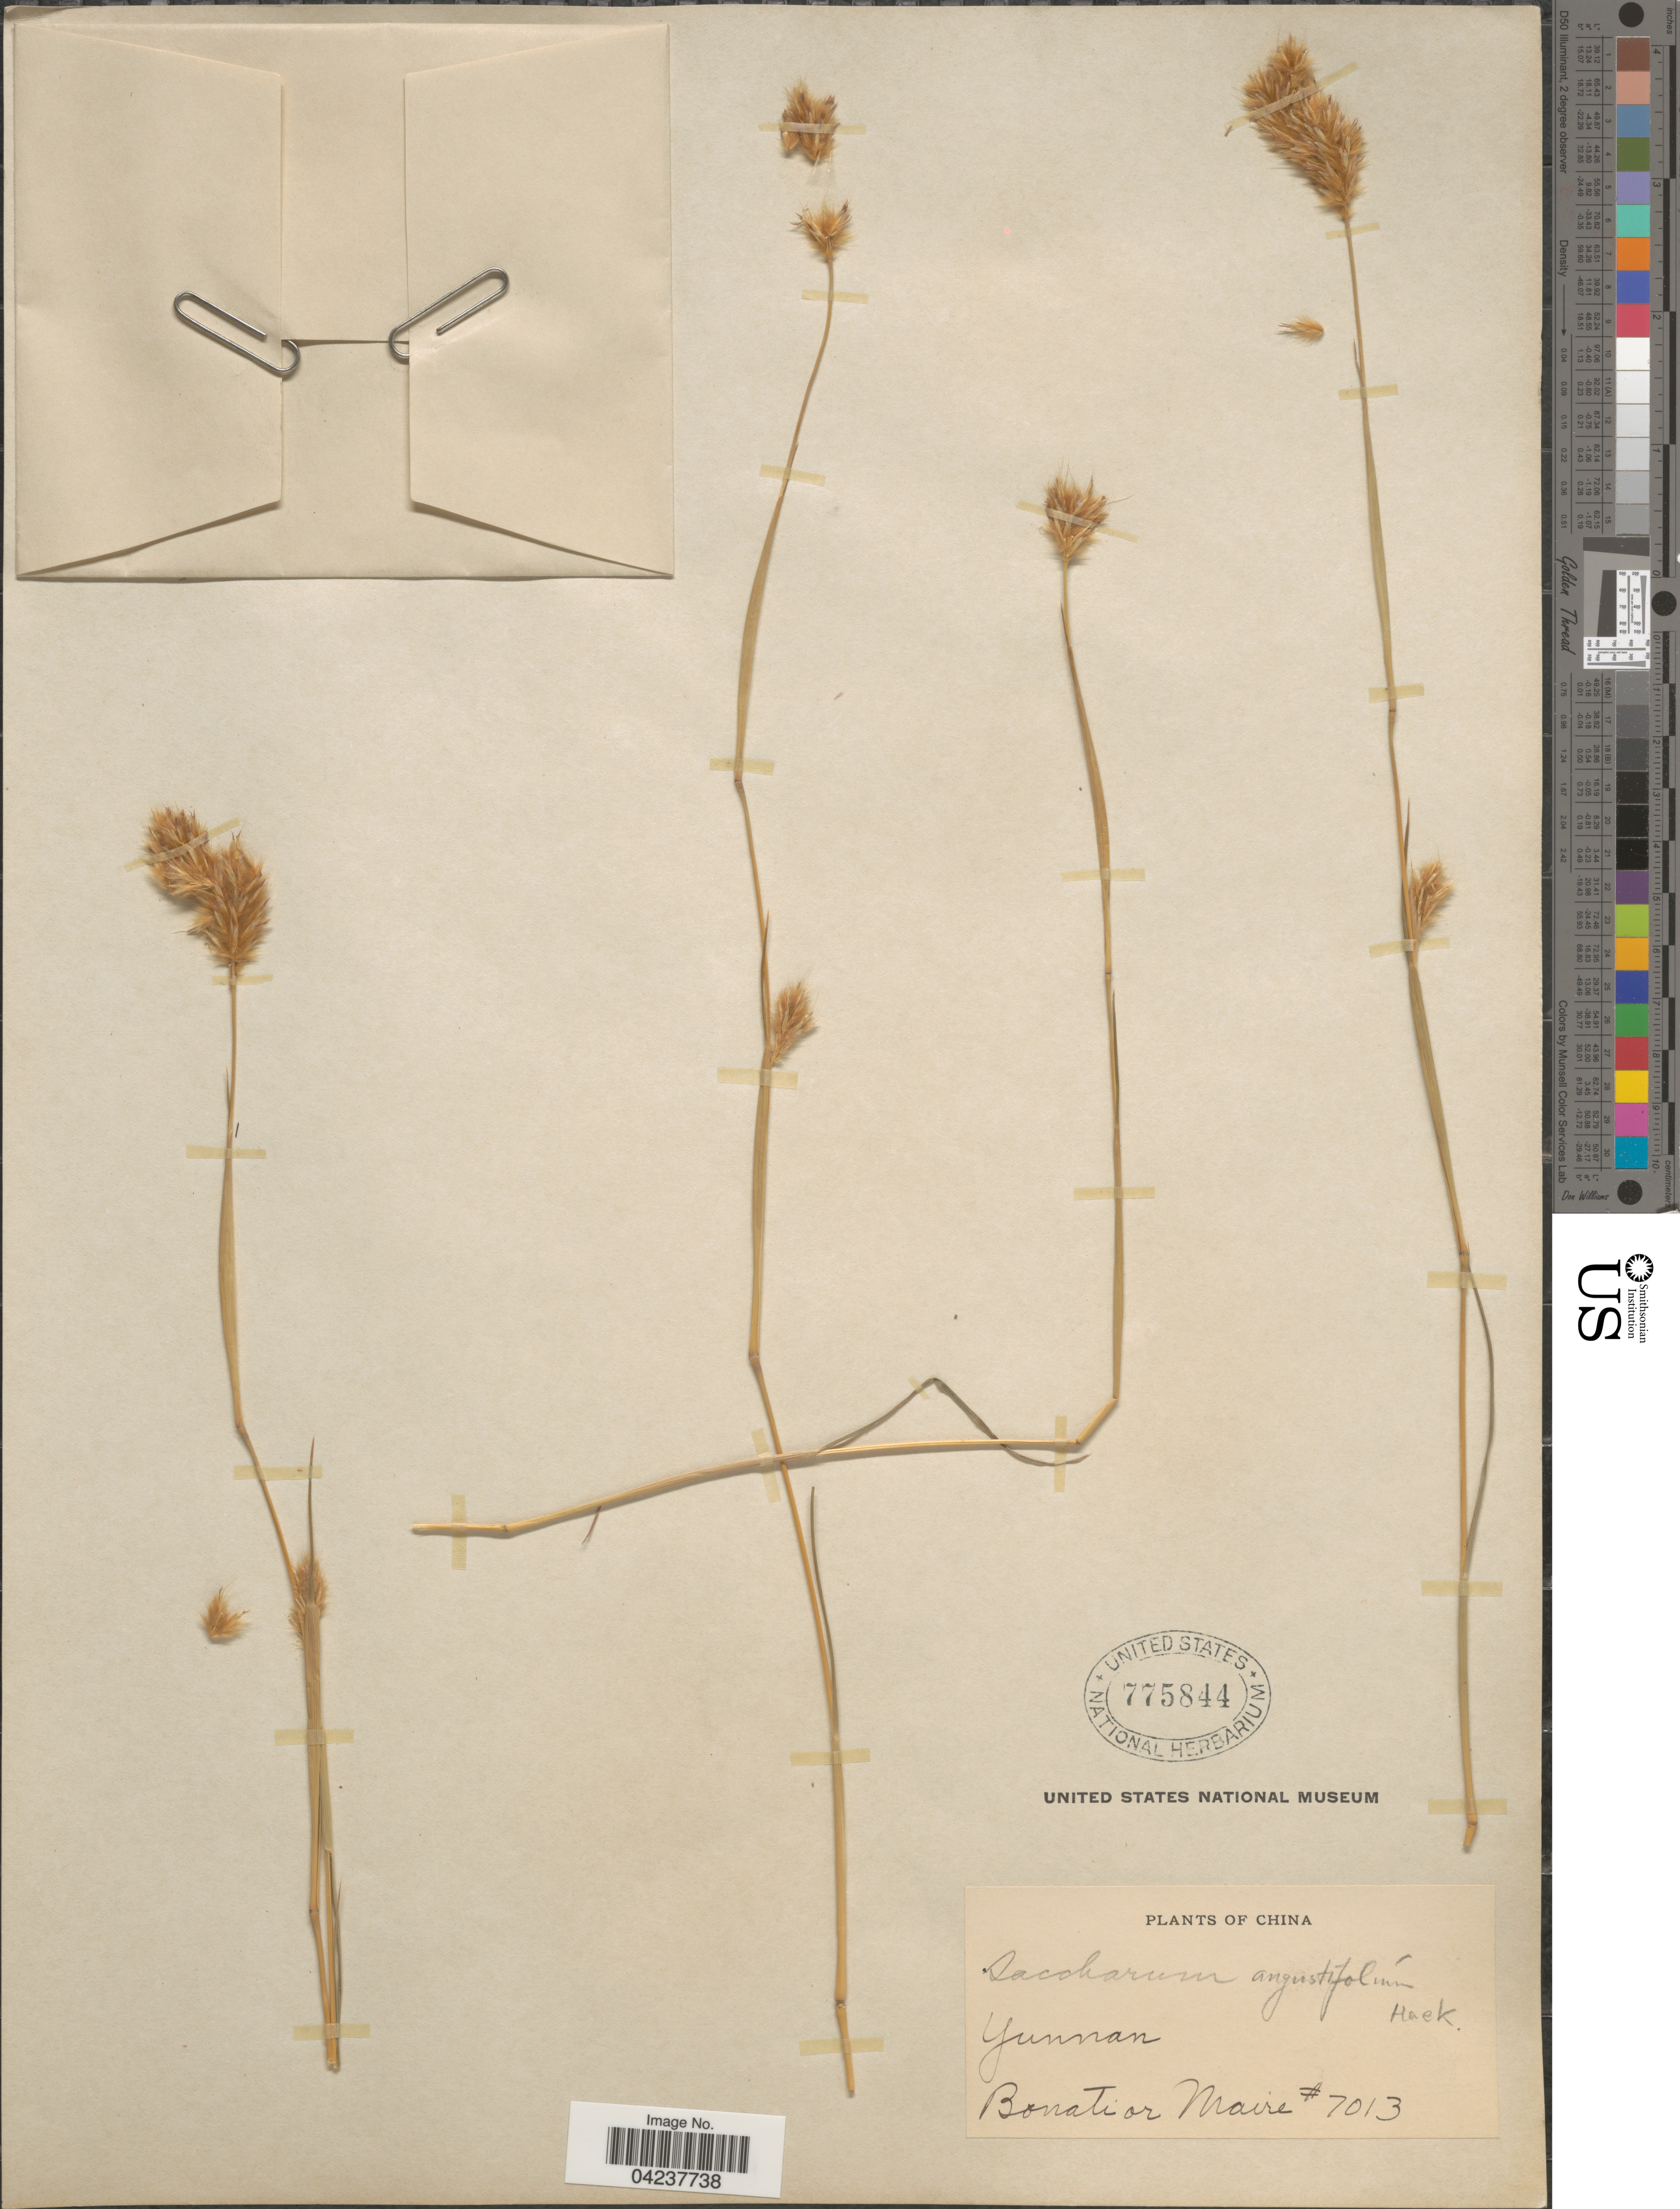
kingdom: Plantae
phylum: Tracheophyta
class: Liliopsida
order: Poales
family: Poaceae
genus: Eulaliopsis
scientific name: Eulaliopsis binata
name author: (Retz.) C. E. Hubb.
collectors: -. Bonati & Maire, --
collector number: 7013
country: China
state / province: Yunnan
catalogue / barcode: US 775844